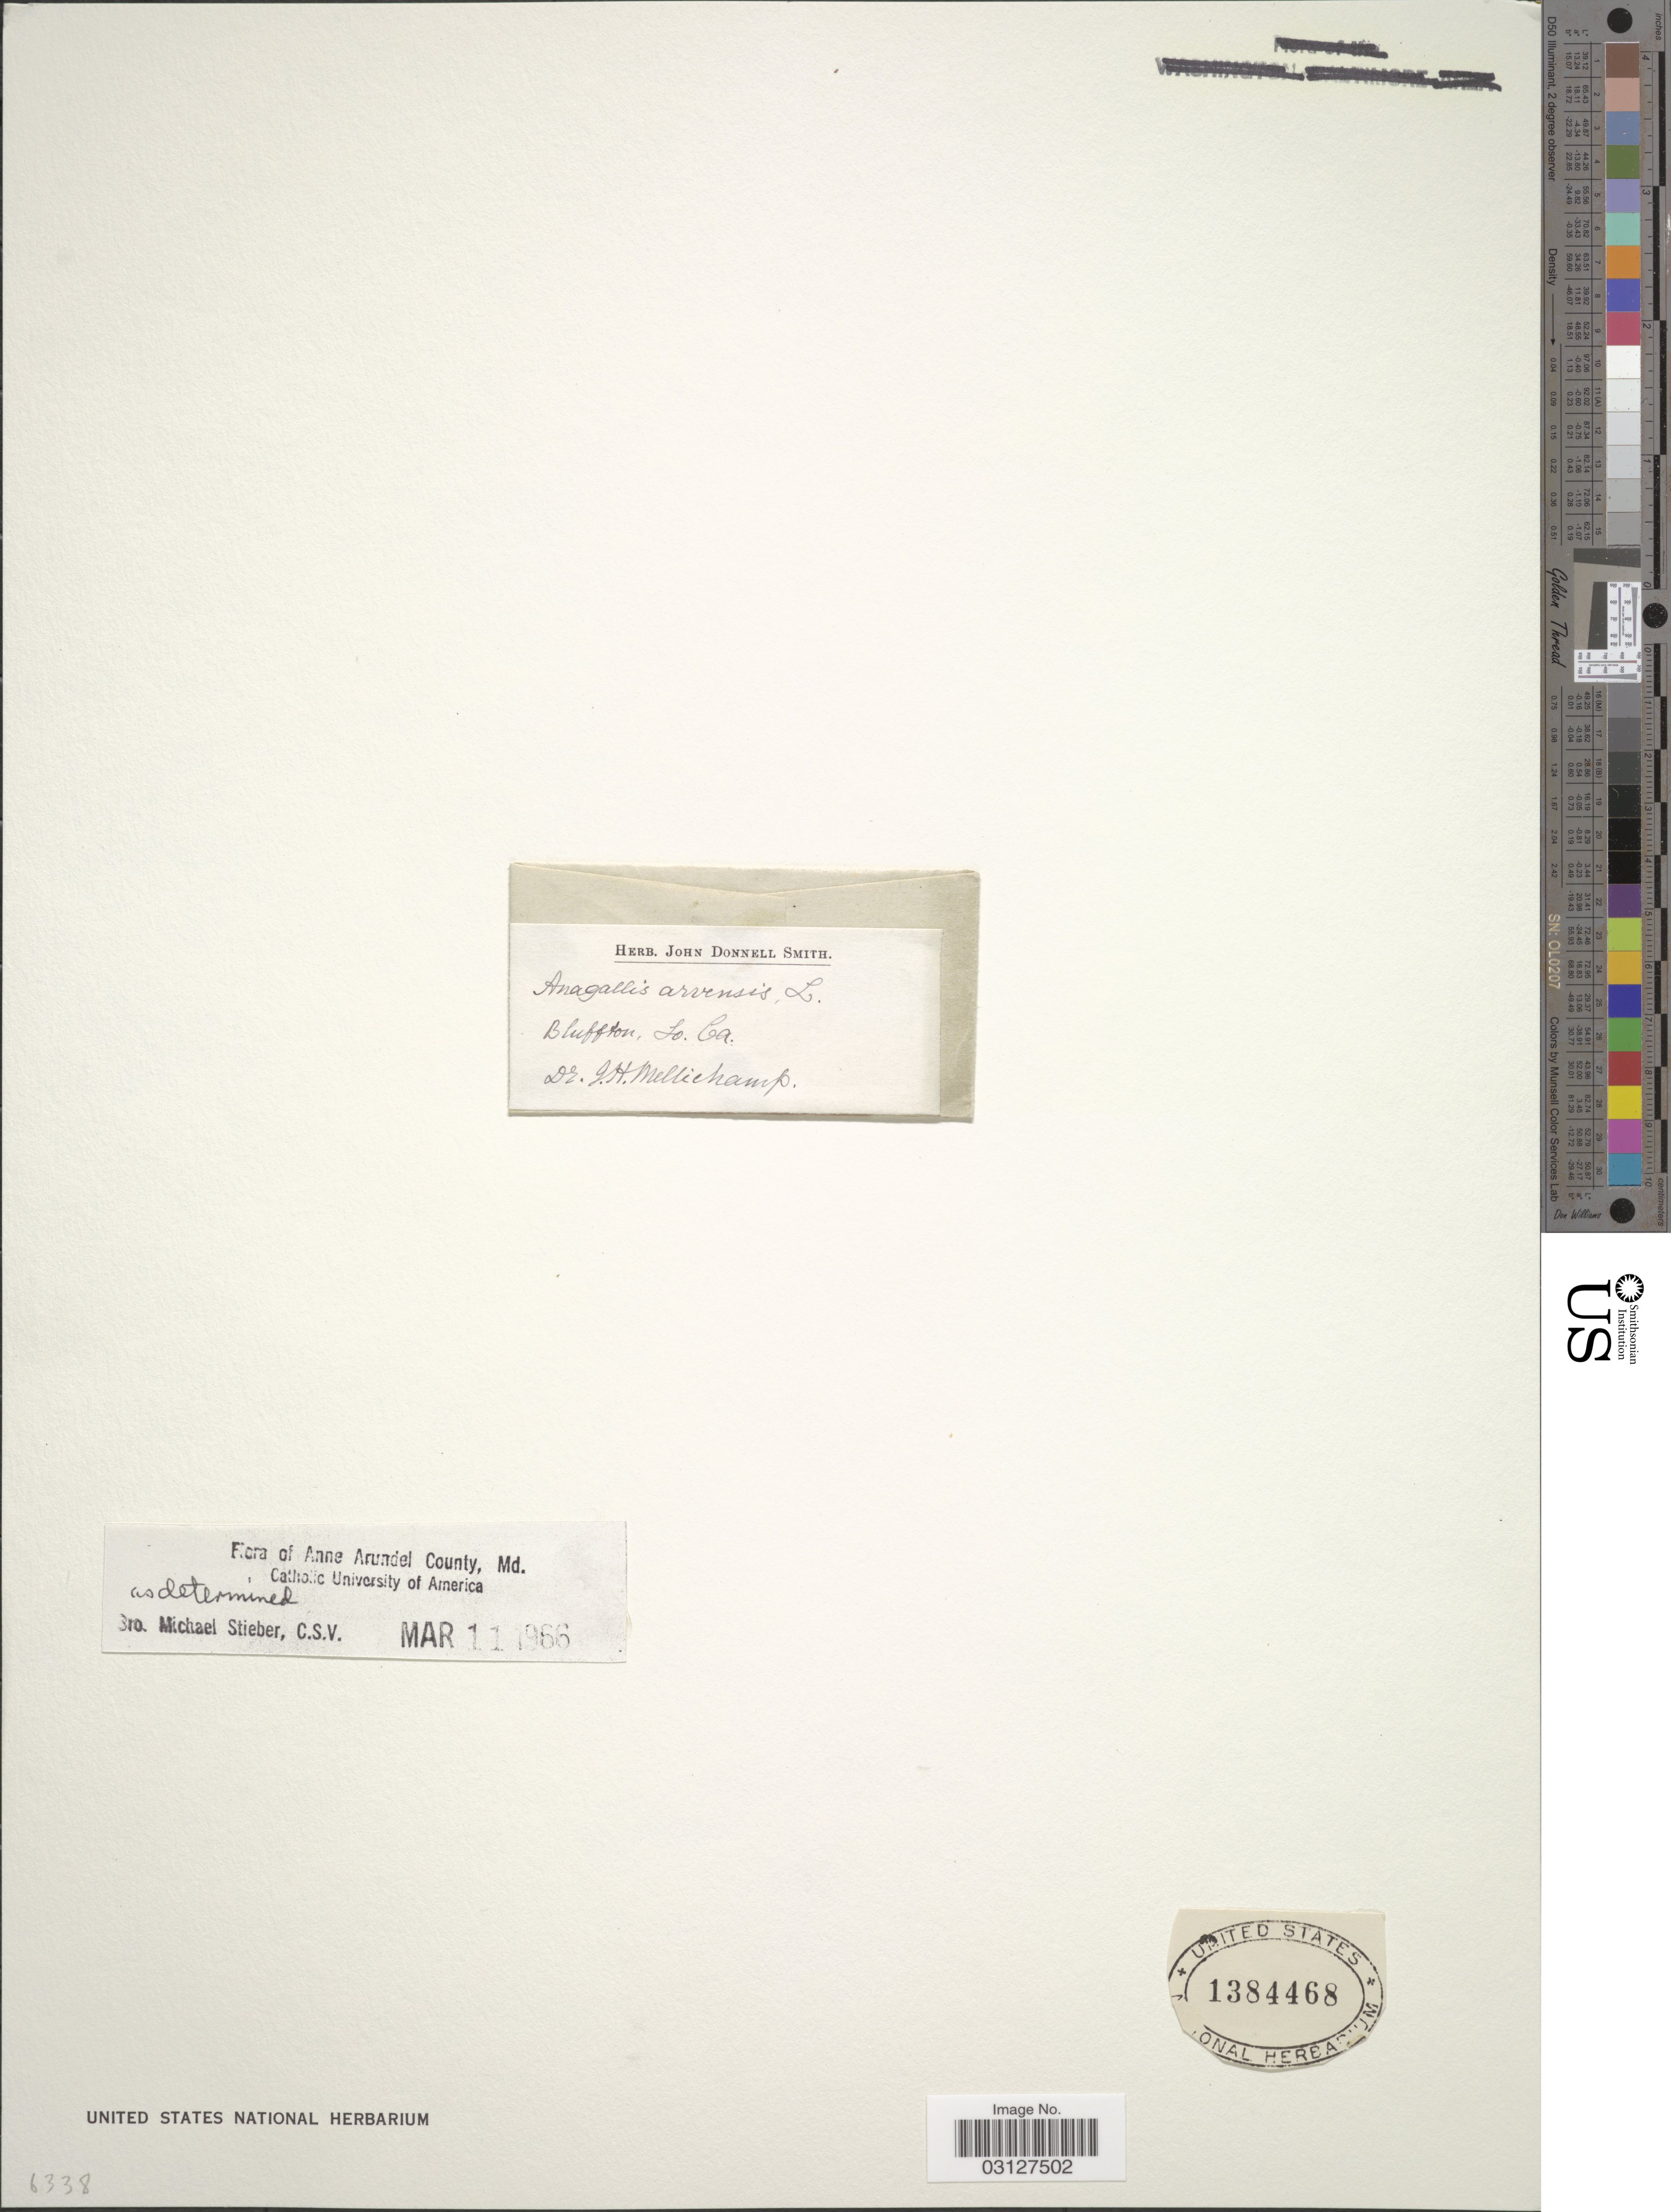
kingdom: Plantae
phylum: Tracheophyta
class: Magnoliopsida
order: Ericales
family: Primulaceae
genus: Anagallis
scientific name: Anagallis arvensis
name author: L.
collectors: J. H. Mellichamp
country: United States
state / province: South Carolina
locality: Bluffton.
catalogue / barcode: US 1384468